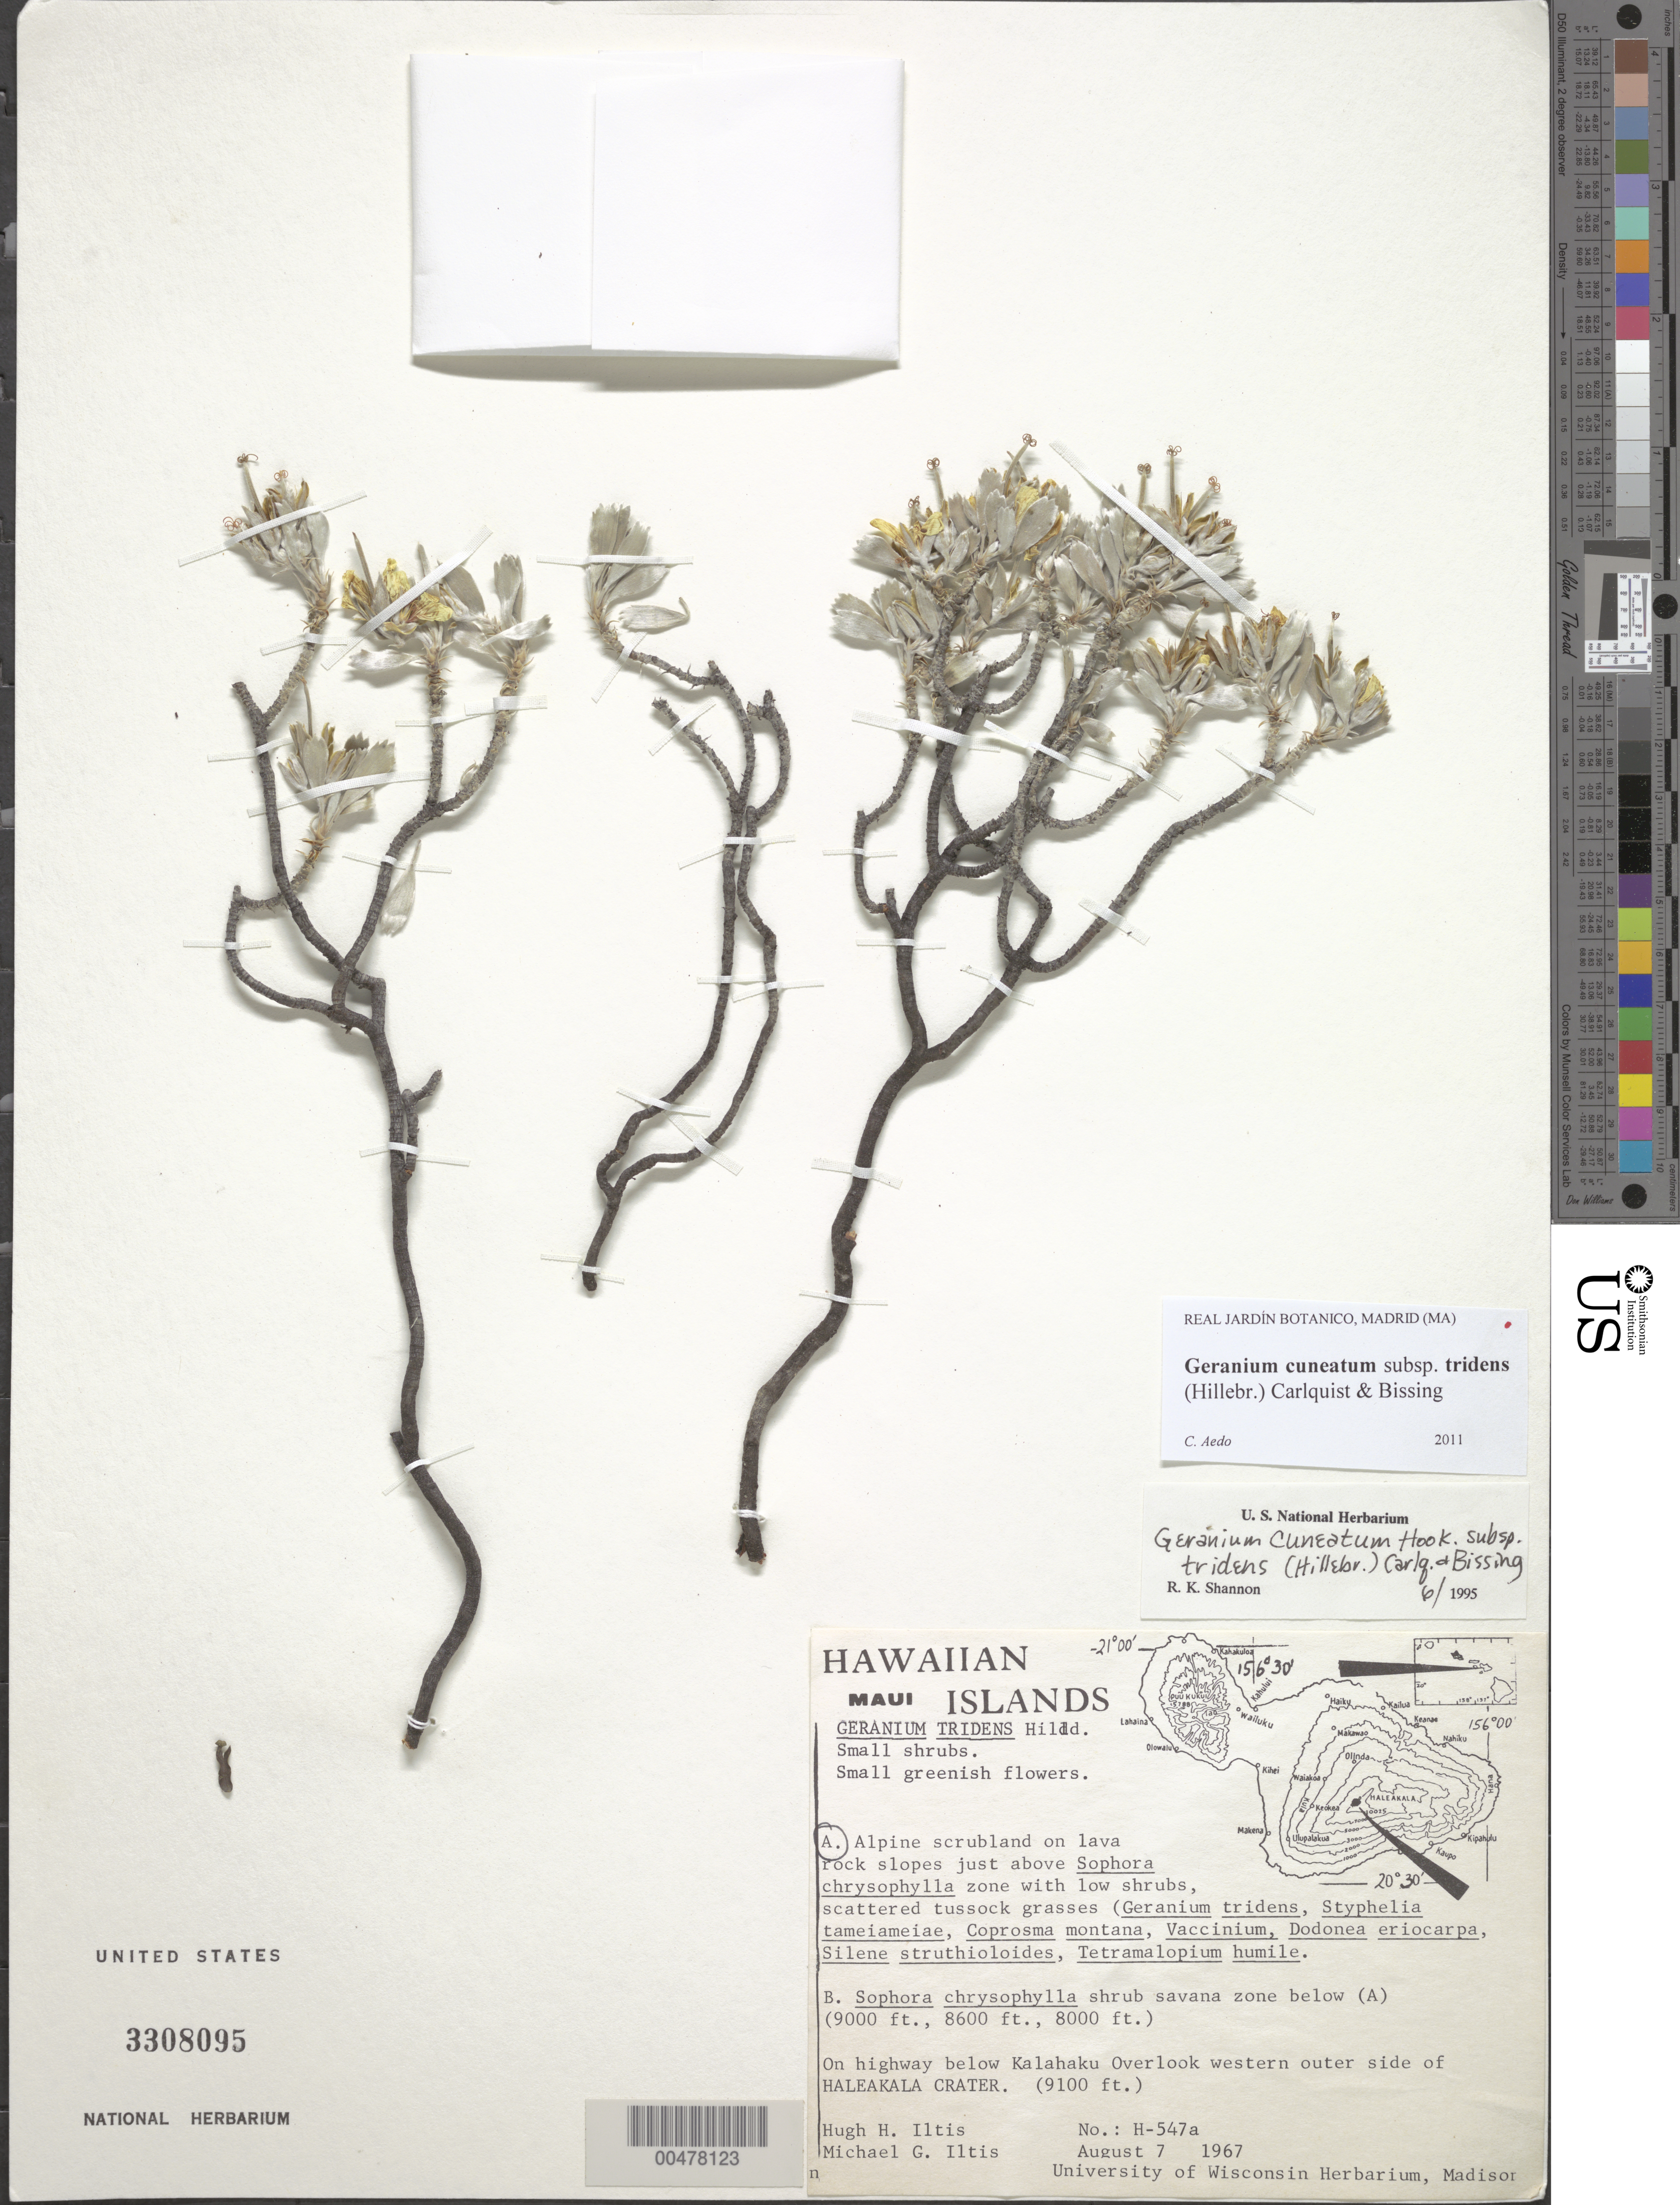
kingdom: Plantae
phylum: Tracheophyta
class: Magnoliopsida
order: Geraniales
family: Geraniaceae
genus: Geranium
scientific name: Geranium cuneatum subsp. tridens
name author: (Hillebr.) Carlquist & Bissing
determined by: Aedo, C.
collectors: H. H. Iltis & M. G. Iltis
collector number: H-547a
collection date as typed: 7 Aug 1967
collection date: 1967-08-07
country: United States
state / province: Hawaii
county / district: Maui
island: Maui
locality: On hwy below Kalahaku Overlook W outer side of Haleakala Crater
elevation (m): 2774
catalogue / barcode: US 3308095